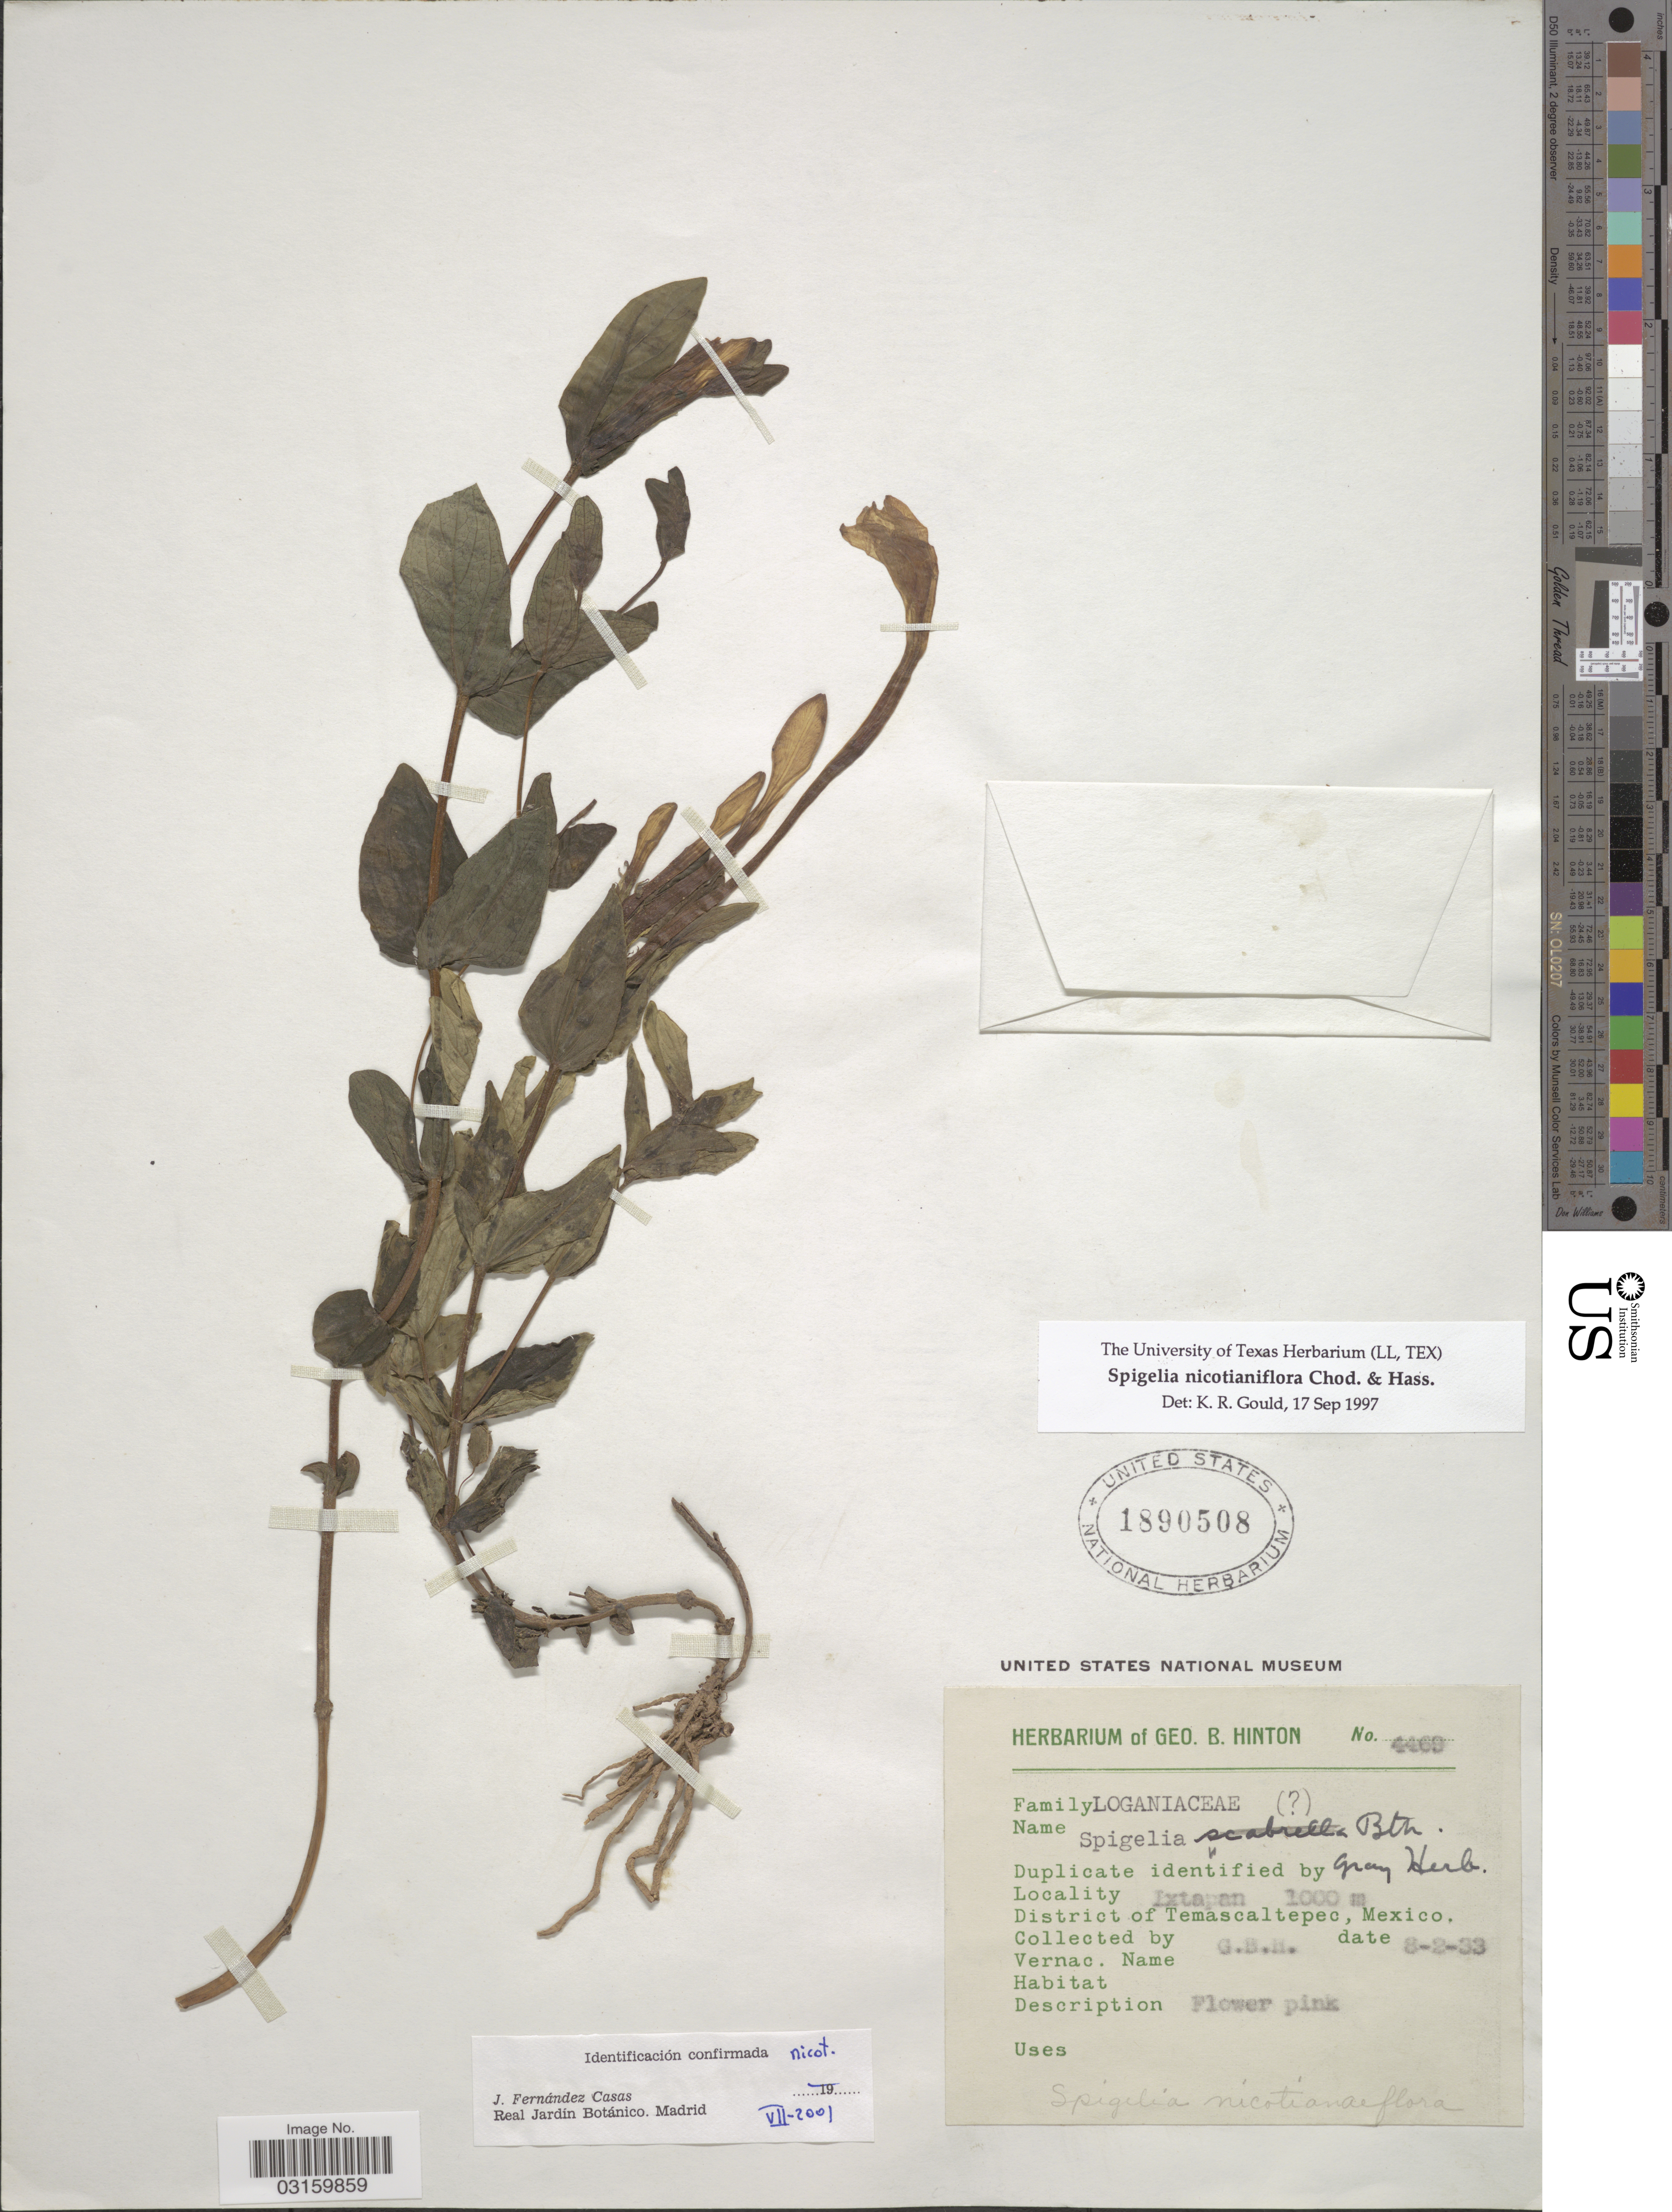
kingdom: Plantae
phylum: Tracheophyta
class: Magnoliopsida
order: Gentianales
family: Loganiaceae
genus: Spigelia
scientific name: Spigelia mocinoi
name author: S. Islas & L.O. Alvarado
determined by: Islas-Hernández, Carla Sofia, (MEXU), Instituto de Biologia, UNAM (MEXICO)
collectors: G. B. Hinton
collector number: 4469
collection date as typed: Transcribed d/m/y: 8/2/33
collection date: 1933-08-02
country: Mexico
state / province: México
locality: Ixtapan, District of Temascaltepec, Mexico.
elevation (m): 1000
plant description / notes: Annotated by Sofia Islas Hernández (2019) as "isotype"; in error, as protologue cites type collection as Hinton 8063 (no duplicates found at US). Hinton 4469 is not cited at all, and is not a paratype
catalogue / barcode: US 1890508